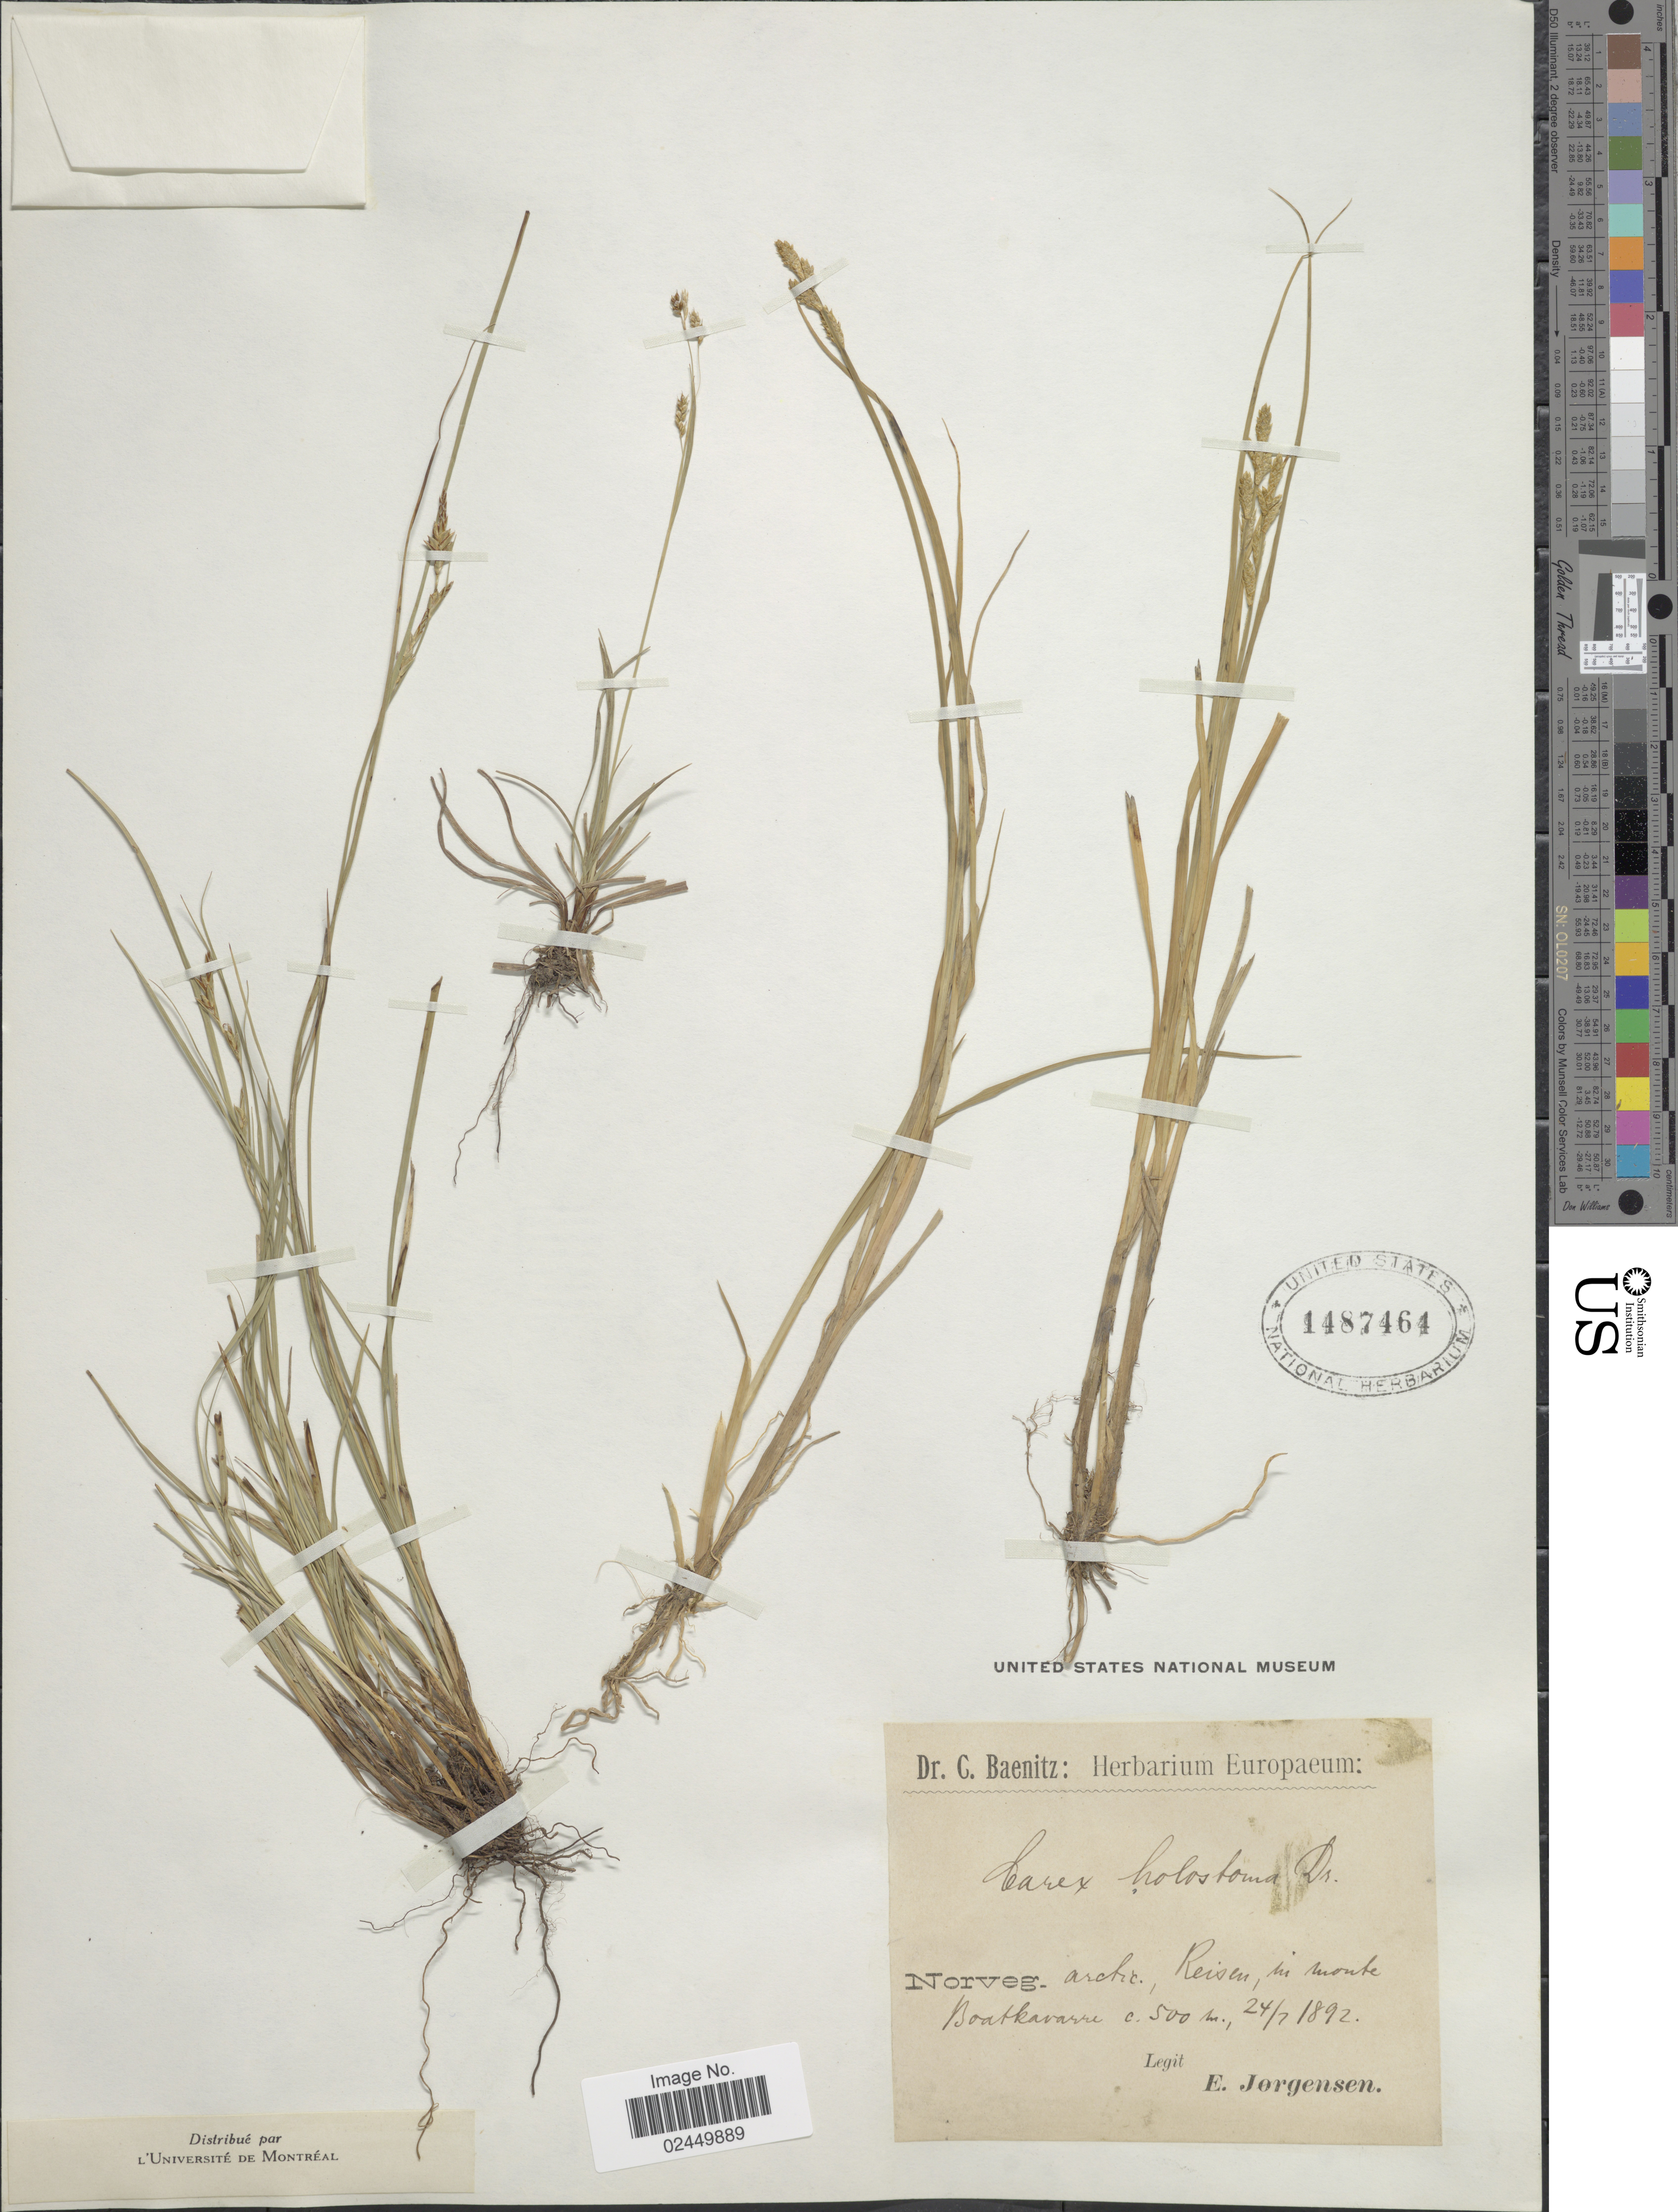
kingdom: Plantae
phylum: Tracheophyta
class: Liliopsida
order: Poales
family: Cyperaceae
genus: Carex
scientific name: Carex holostoma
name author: Drejer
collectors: E. Jørgensen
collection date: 1892-07-24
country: Norway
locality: Norveg. arctic., Reisen, in monte Boatkavarre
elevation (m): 500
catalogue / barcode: US 1487464